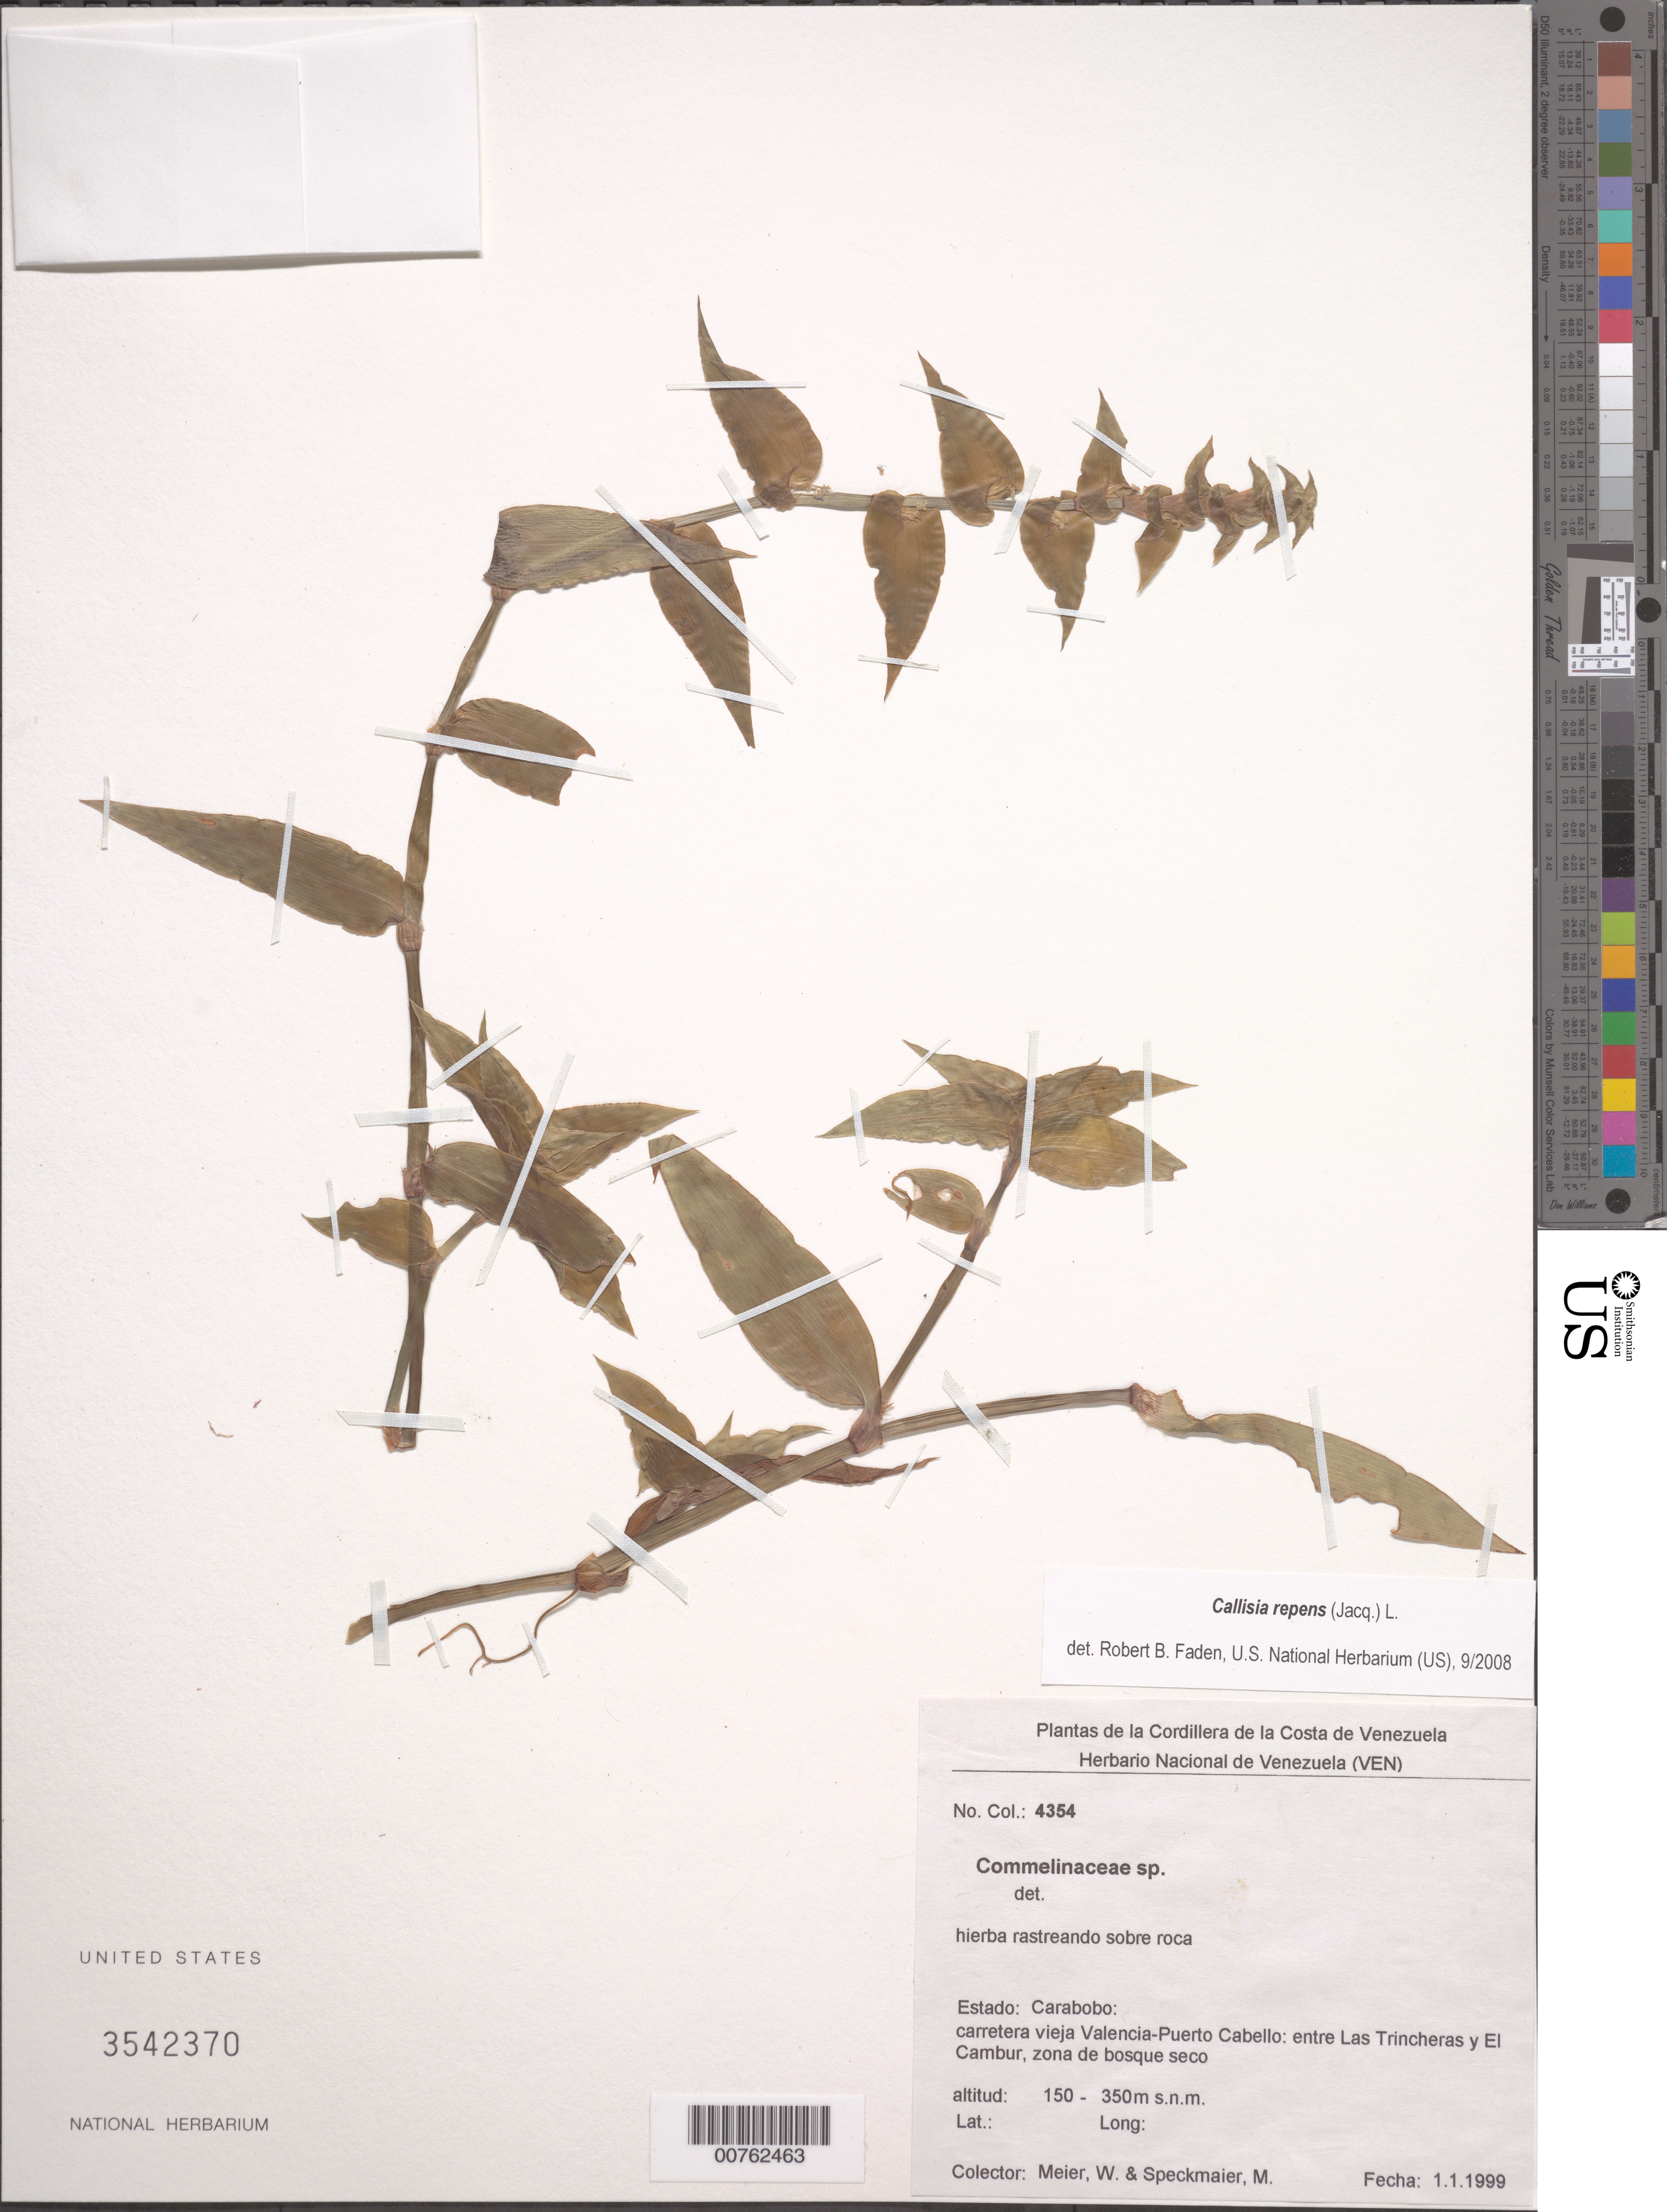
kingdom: Plantae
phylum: Tracheophyta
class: Liliopsida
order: Commelinales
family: Commelinaceae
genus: Callisia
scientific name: Callisia repens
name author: (Jacq.) L.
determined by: Faden, Robert B., (US), Smithsonian Institution - National Museum of Natural History (UNITED STATES)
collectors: W. Meier & M. Speckmaier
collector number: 4354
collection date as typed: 01 Jan 1999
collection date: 1999-01-01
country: Venezuela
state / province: Carabobo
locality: carretera vieja Valencia-Puerto Cabello: entre las Trincheras y El Cambur, zona de bosque seco.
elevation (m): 150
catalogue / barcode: US 3542370